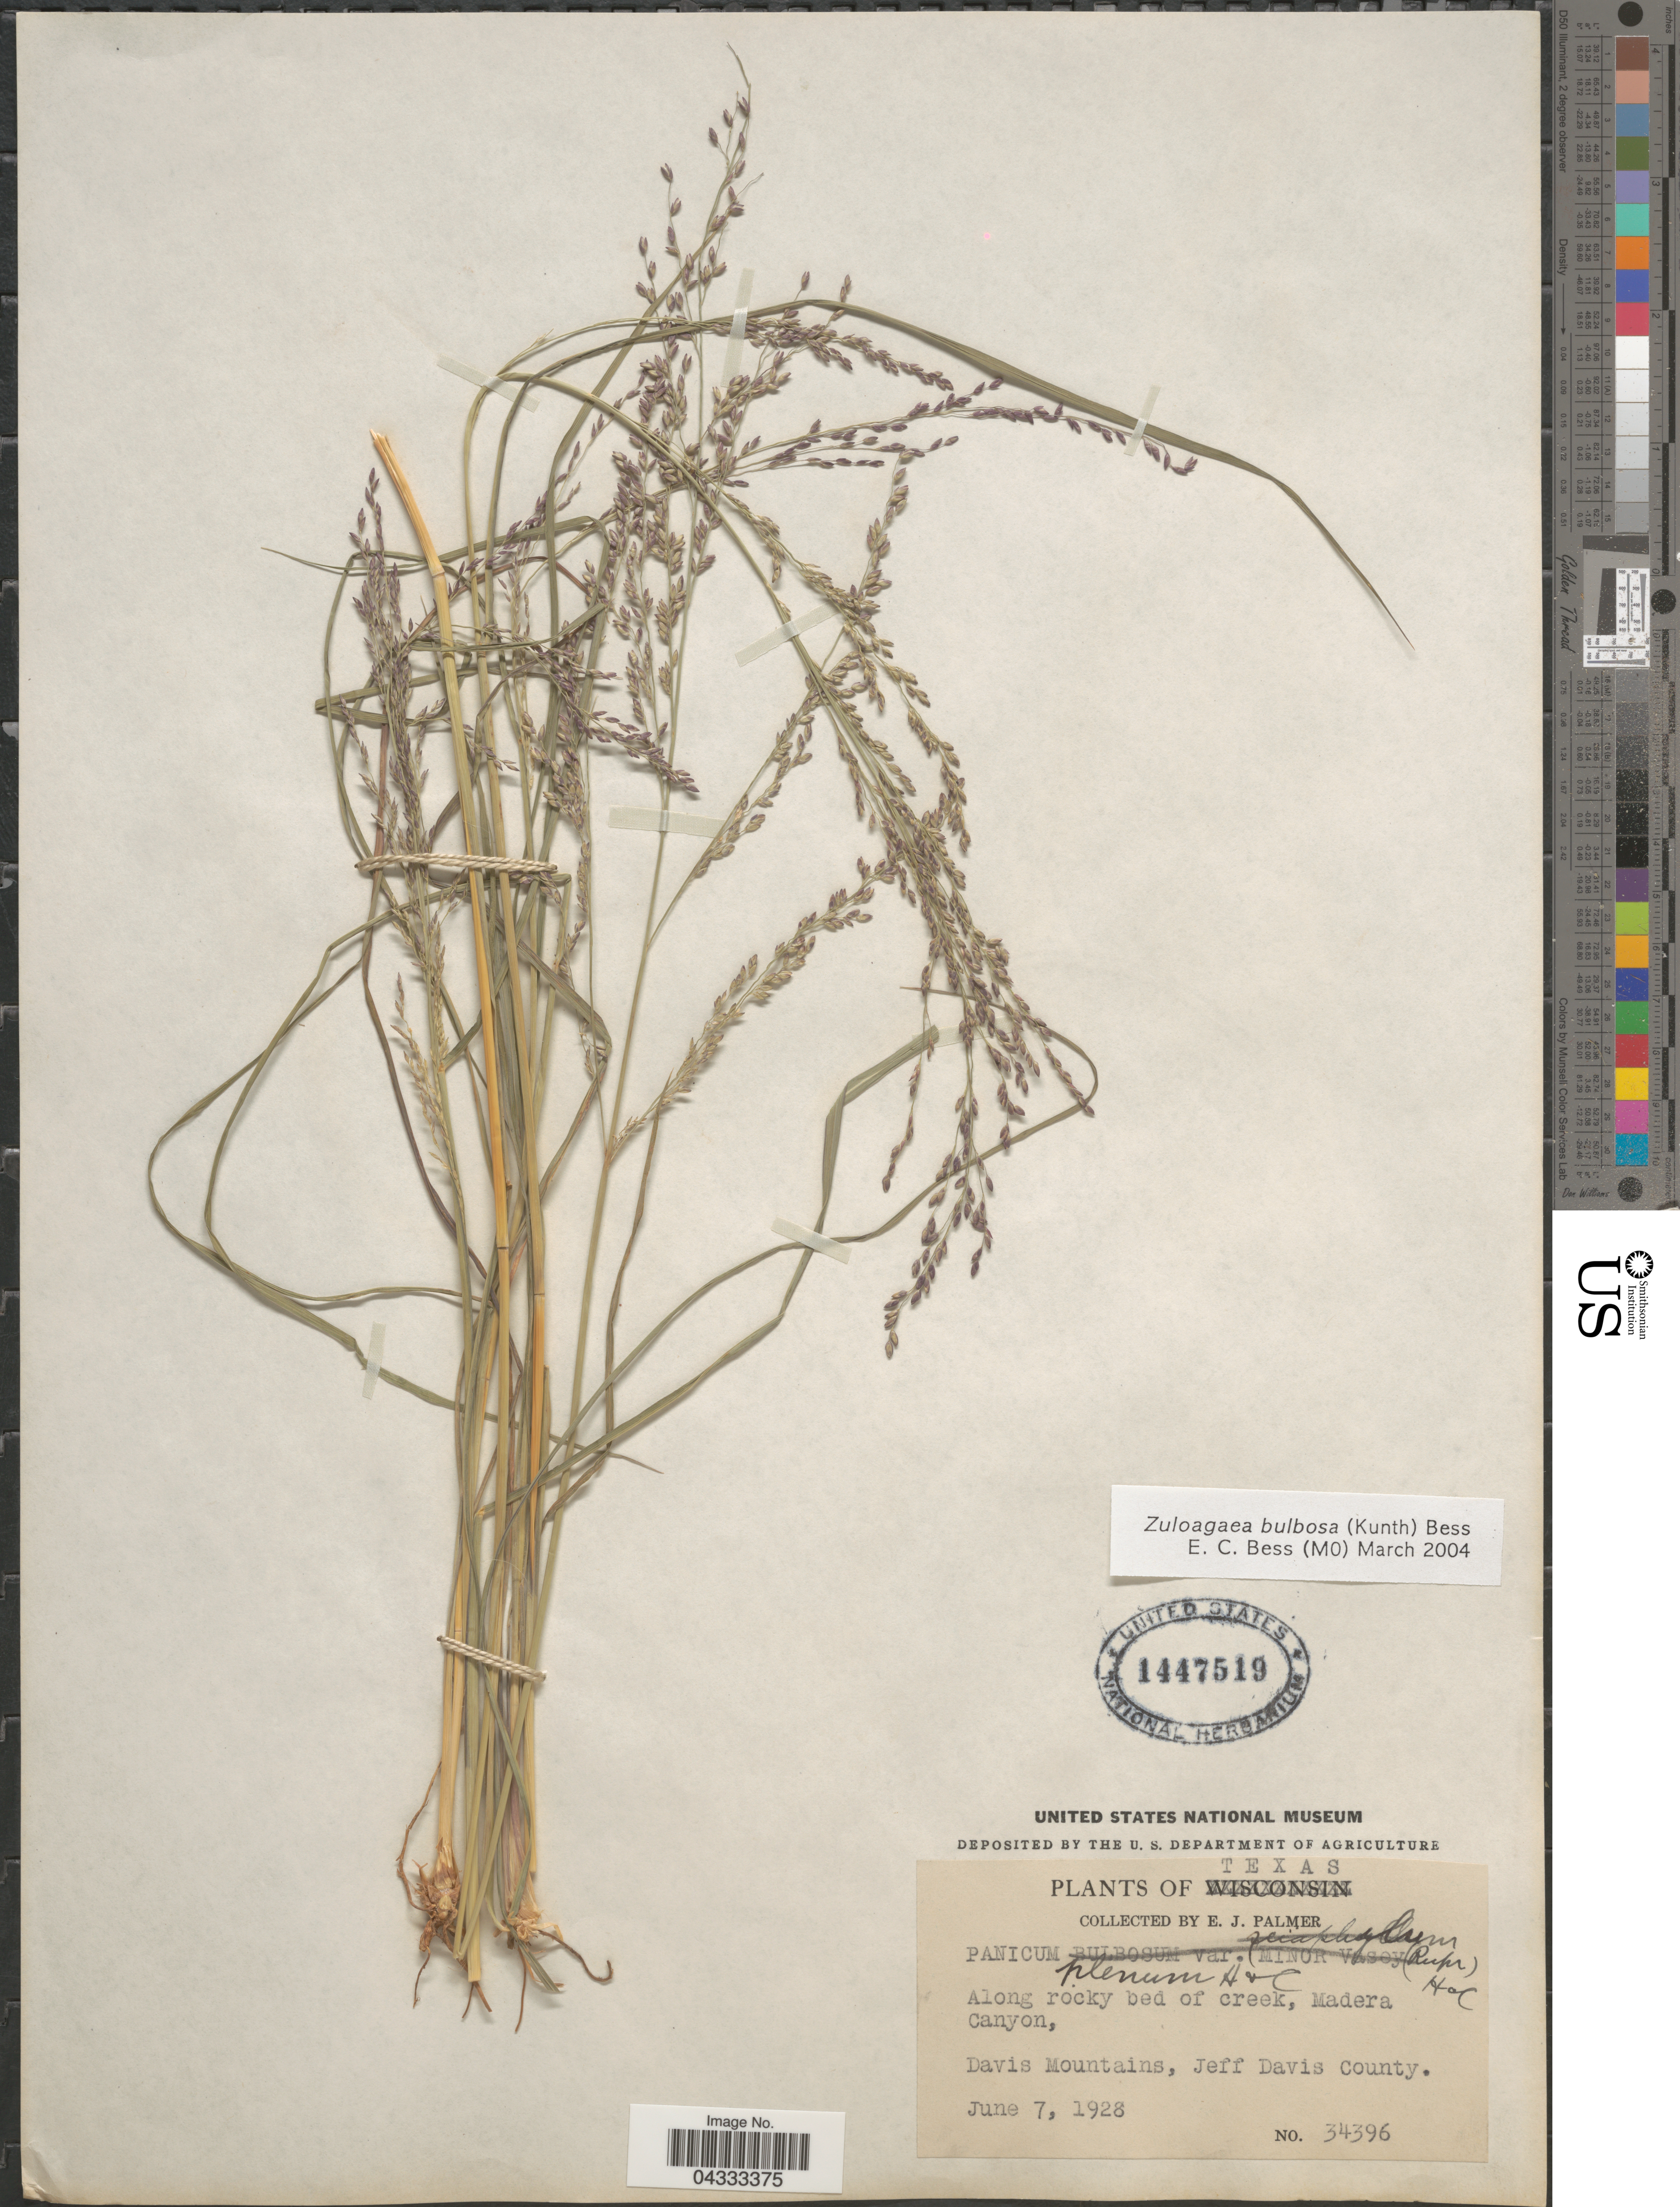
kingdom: Plantae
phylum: Tracheophyta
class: Liliopsida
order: Poales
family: Poaceae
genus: Zuloagaea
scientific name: Zuloagaea bulbosa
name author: (Kunth) E. Bess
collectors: E. J. Palmer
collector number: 34396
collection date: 1928-06-07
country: United States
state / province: Texas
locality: Along rocky bed of creek, Madera Canyon, Davis Mountains, Jeff Davis County.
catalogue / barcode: US 1447519